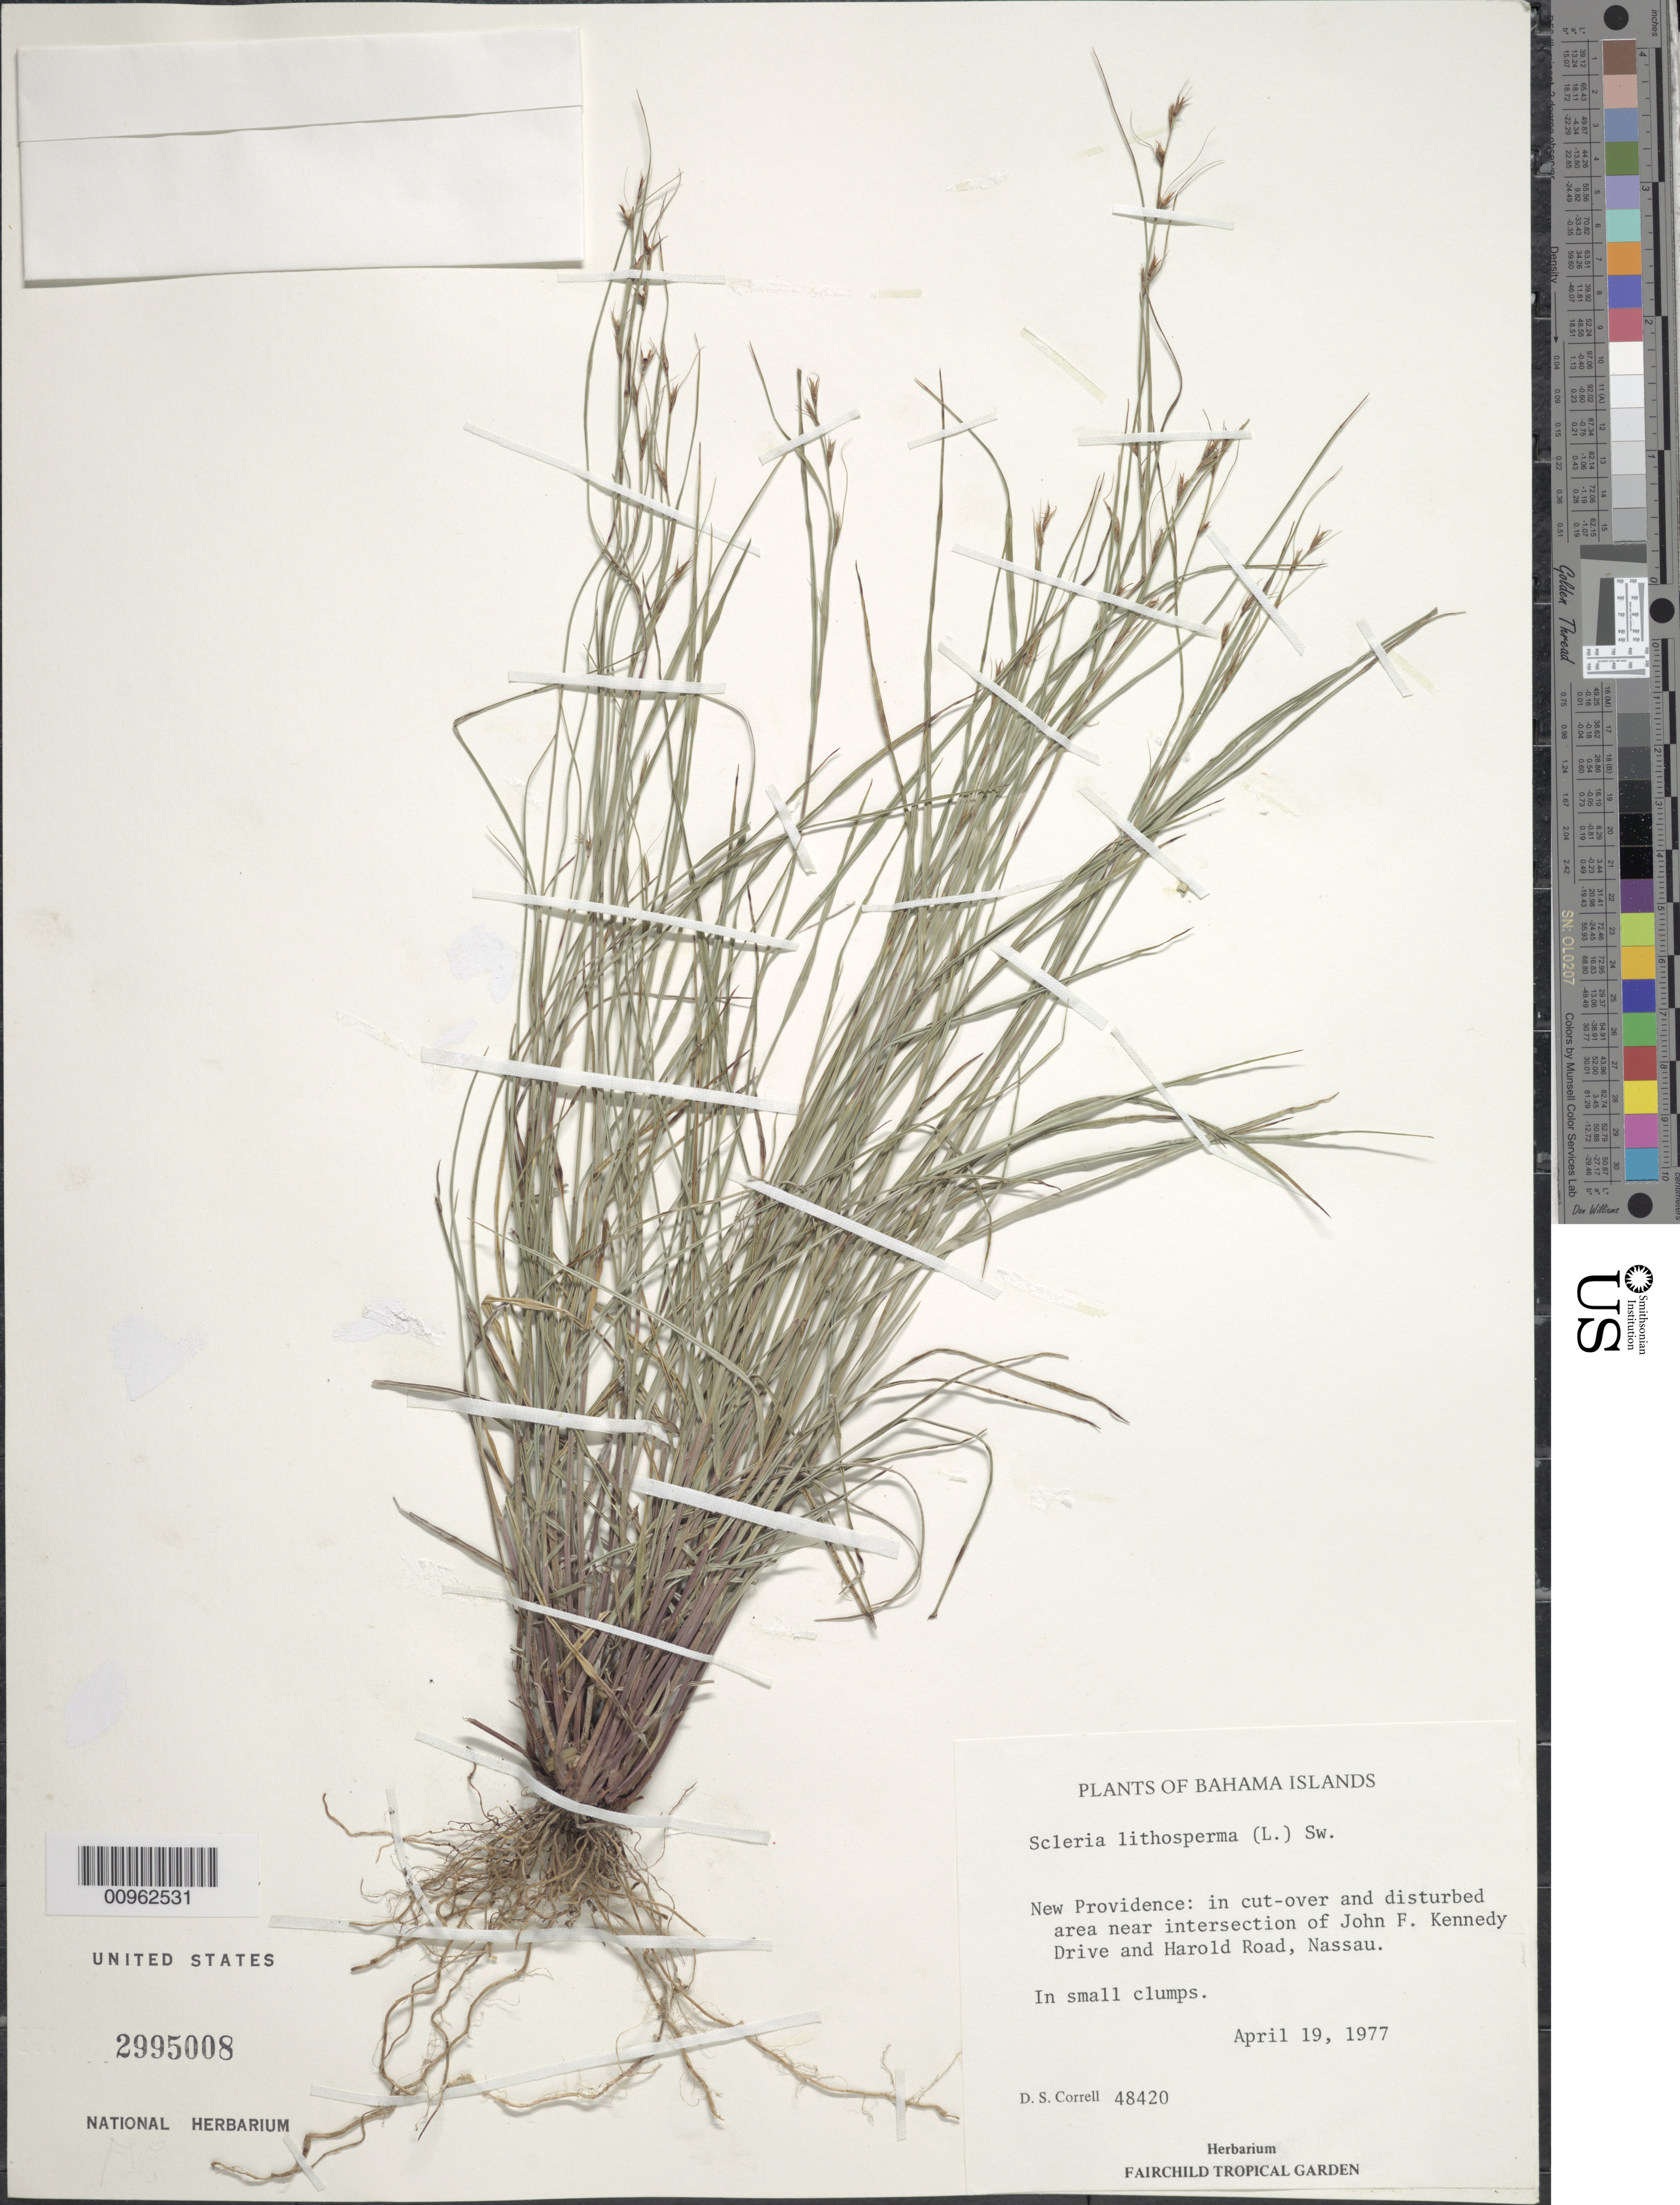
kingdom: Plantae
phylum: Tracheophyta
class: Liliopsida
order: Poales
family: Cyperaceae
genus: Scleria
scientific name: Scleria lithosperma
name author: (L.) Sw.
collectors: D. S. Correll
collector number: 48420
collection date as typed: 19 Apr 1977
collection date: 1977-04-19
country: Bahamas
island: New Providence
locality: Near intersection of John F. Kennedy Drive and Harold Road, Nassau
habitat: In cut-over and disturbed area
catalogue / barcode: US 2995008